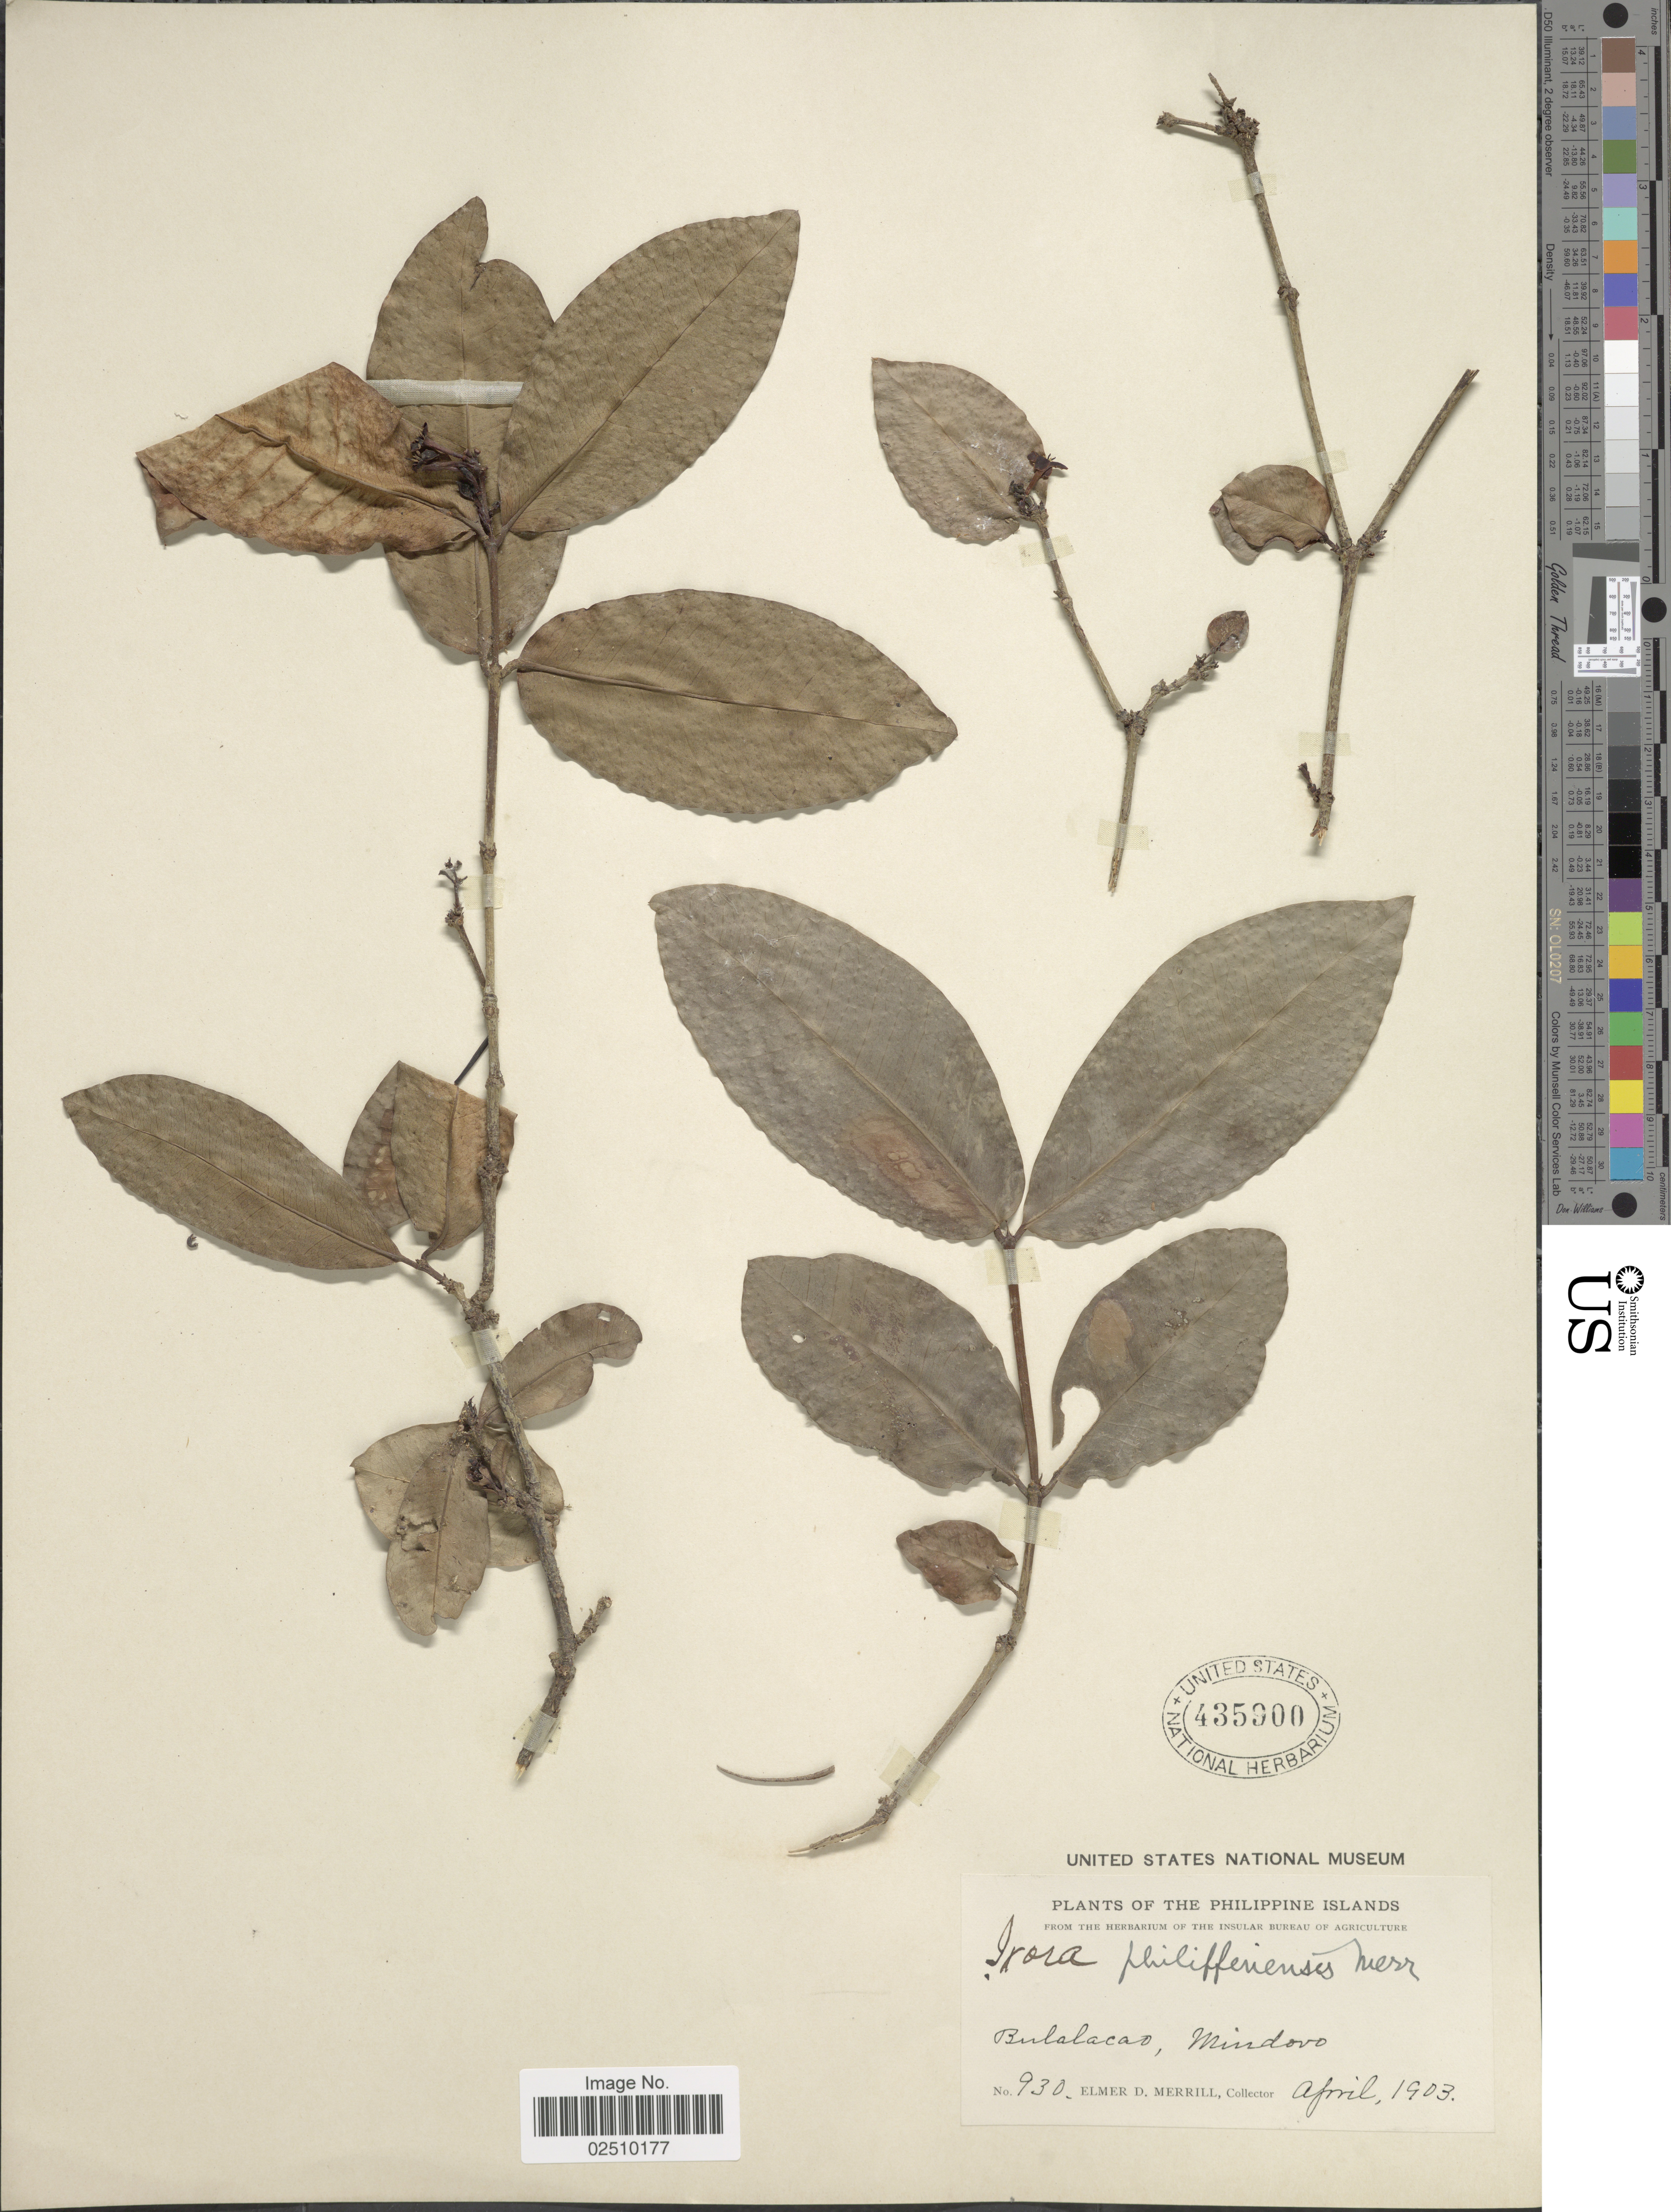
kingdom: Plantae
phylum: Tracheophyta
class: Magnoliopsida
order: Gentianales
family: Rubiaceae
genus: Ixora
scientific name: Ixora philippinensis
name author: Merr.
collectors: E. D. Merrill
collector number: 930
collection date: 1903-04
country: Philippines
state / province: Mimaropa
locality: Philippine Islands. Bulalacao, Mindoro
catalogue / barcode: US 435900